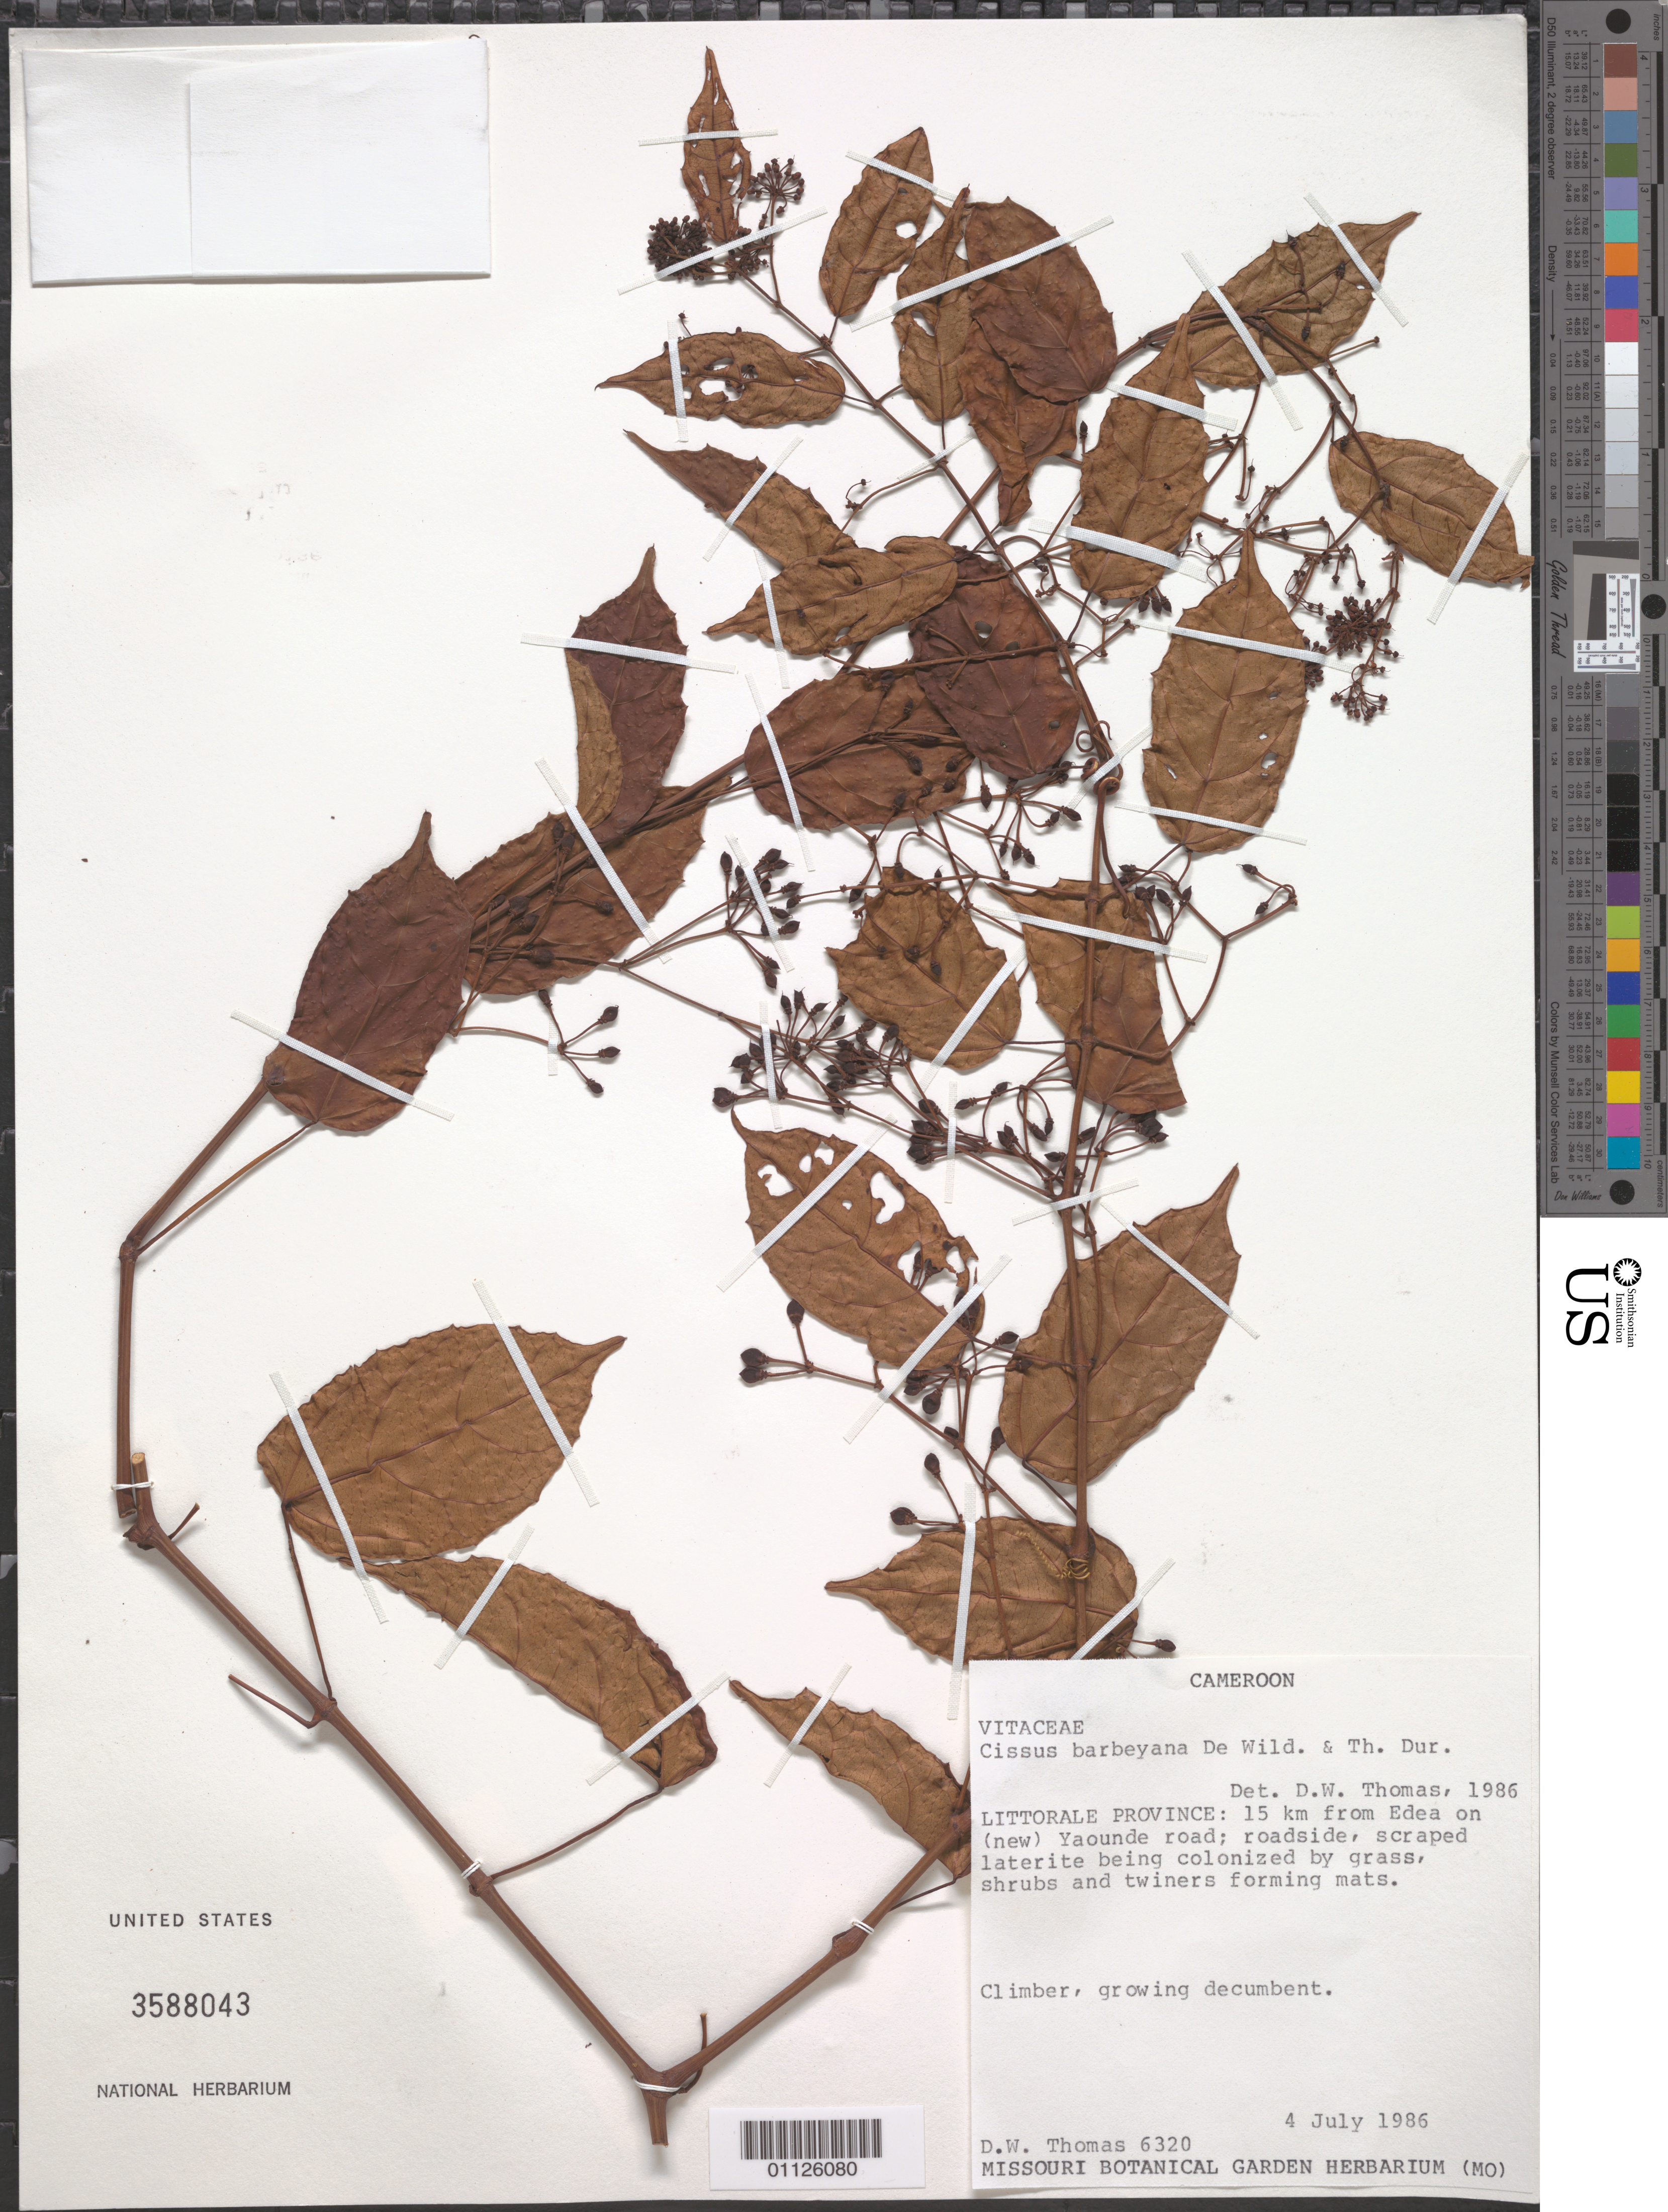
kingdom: Plantae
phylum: Tracheophyta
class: Magnoliopsida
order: Vitales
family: Vitaceae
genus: Cissus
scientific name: Cissus barbeyana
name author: (Durand) De Wild.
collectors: D. W. Thomas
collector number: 6320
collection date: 1986-07-04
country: Cameroon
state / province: Littoral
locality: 15 km fromEdea on (new) Yaounde road.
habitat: Roadside, scraped laterite being colonized by grass, shrubs and twiners forming mats. Climber, growing decumbent.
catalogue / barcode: US 3588043